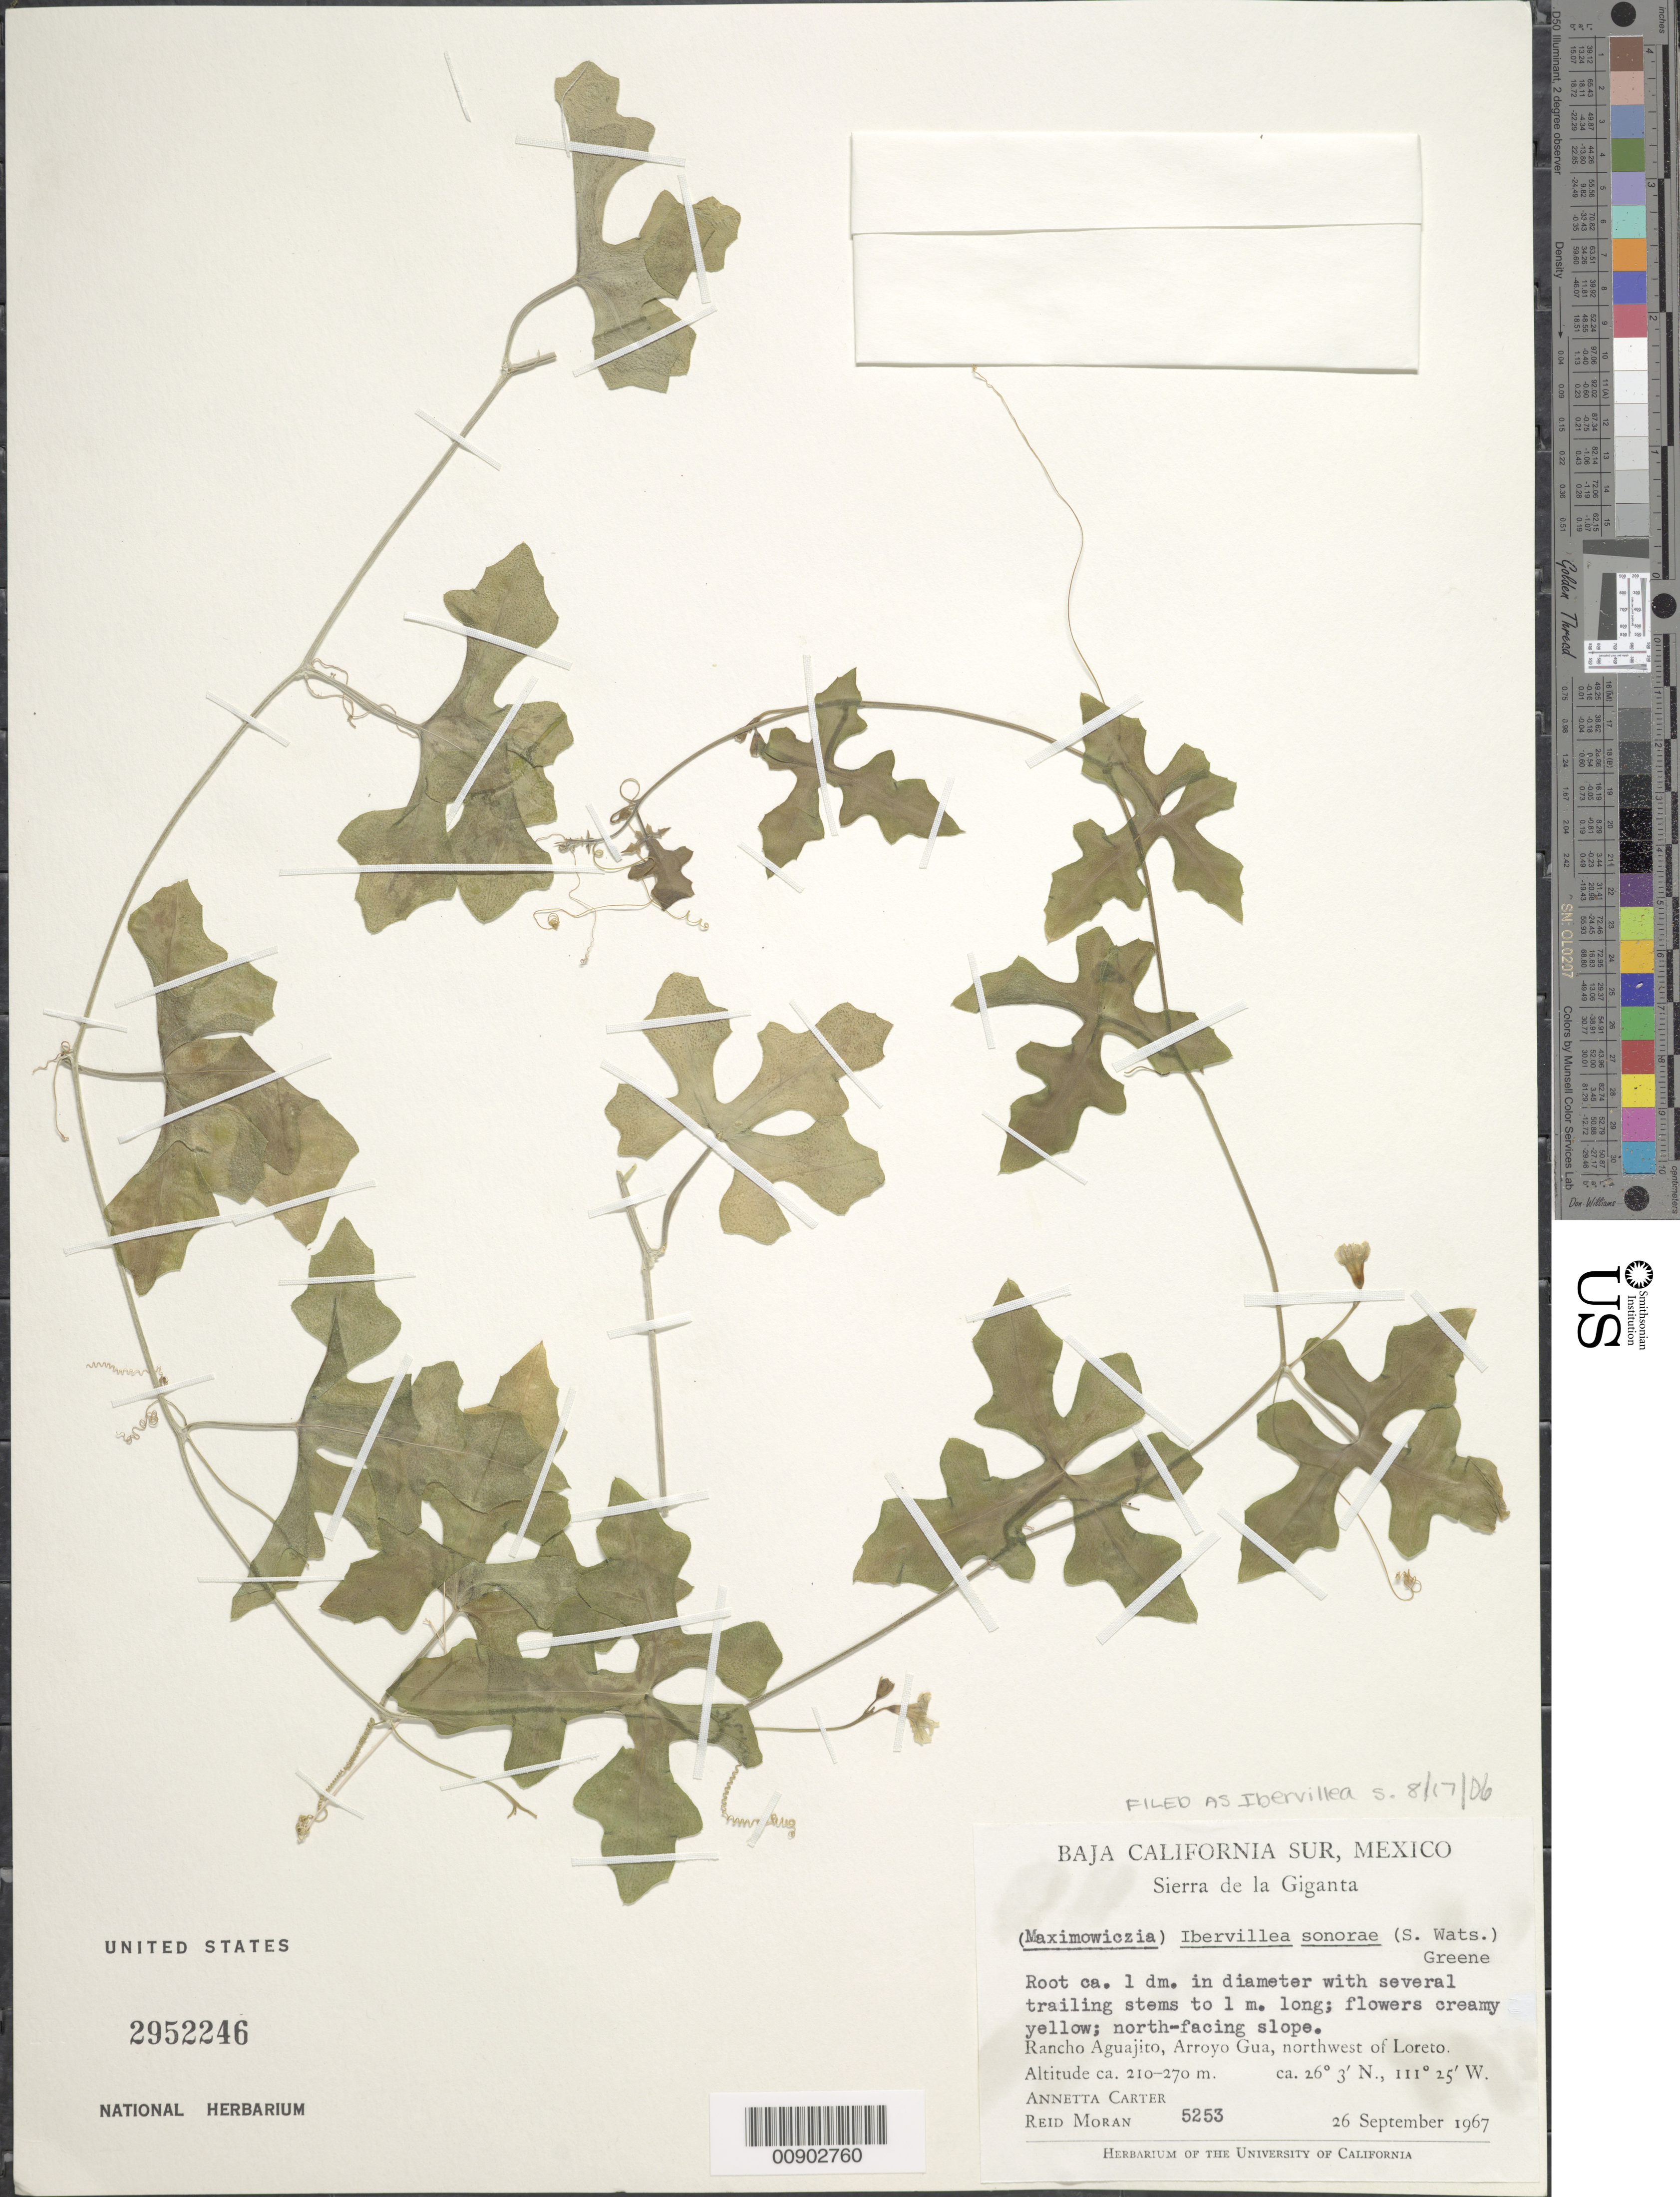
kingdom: Plantae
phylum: Tracheophyta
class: Magnoliopsida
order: Cucurbitales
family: Cucurbitaceae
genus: Ibervillea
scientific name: Ibervillea sonorae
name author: (S. Watson) Greene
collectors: A. Carter & R. Morán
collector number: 5253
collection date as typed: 26 Sep 1967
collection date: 1967-09-26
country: Mexico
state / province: Baja California Sur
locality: Rancho Aguajito, Arroyo Gua, northwest of Loreto. Sierra de la Giganta, Baja California Sur.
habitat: North-facing slope.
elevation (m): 270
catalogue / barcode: US 2952246